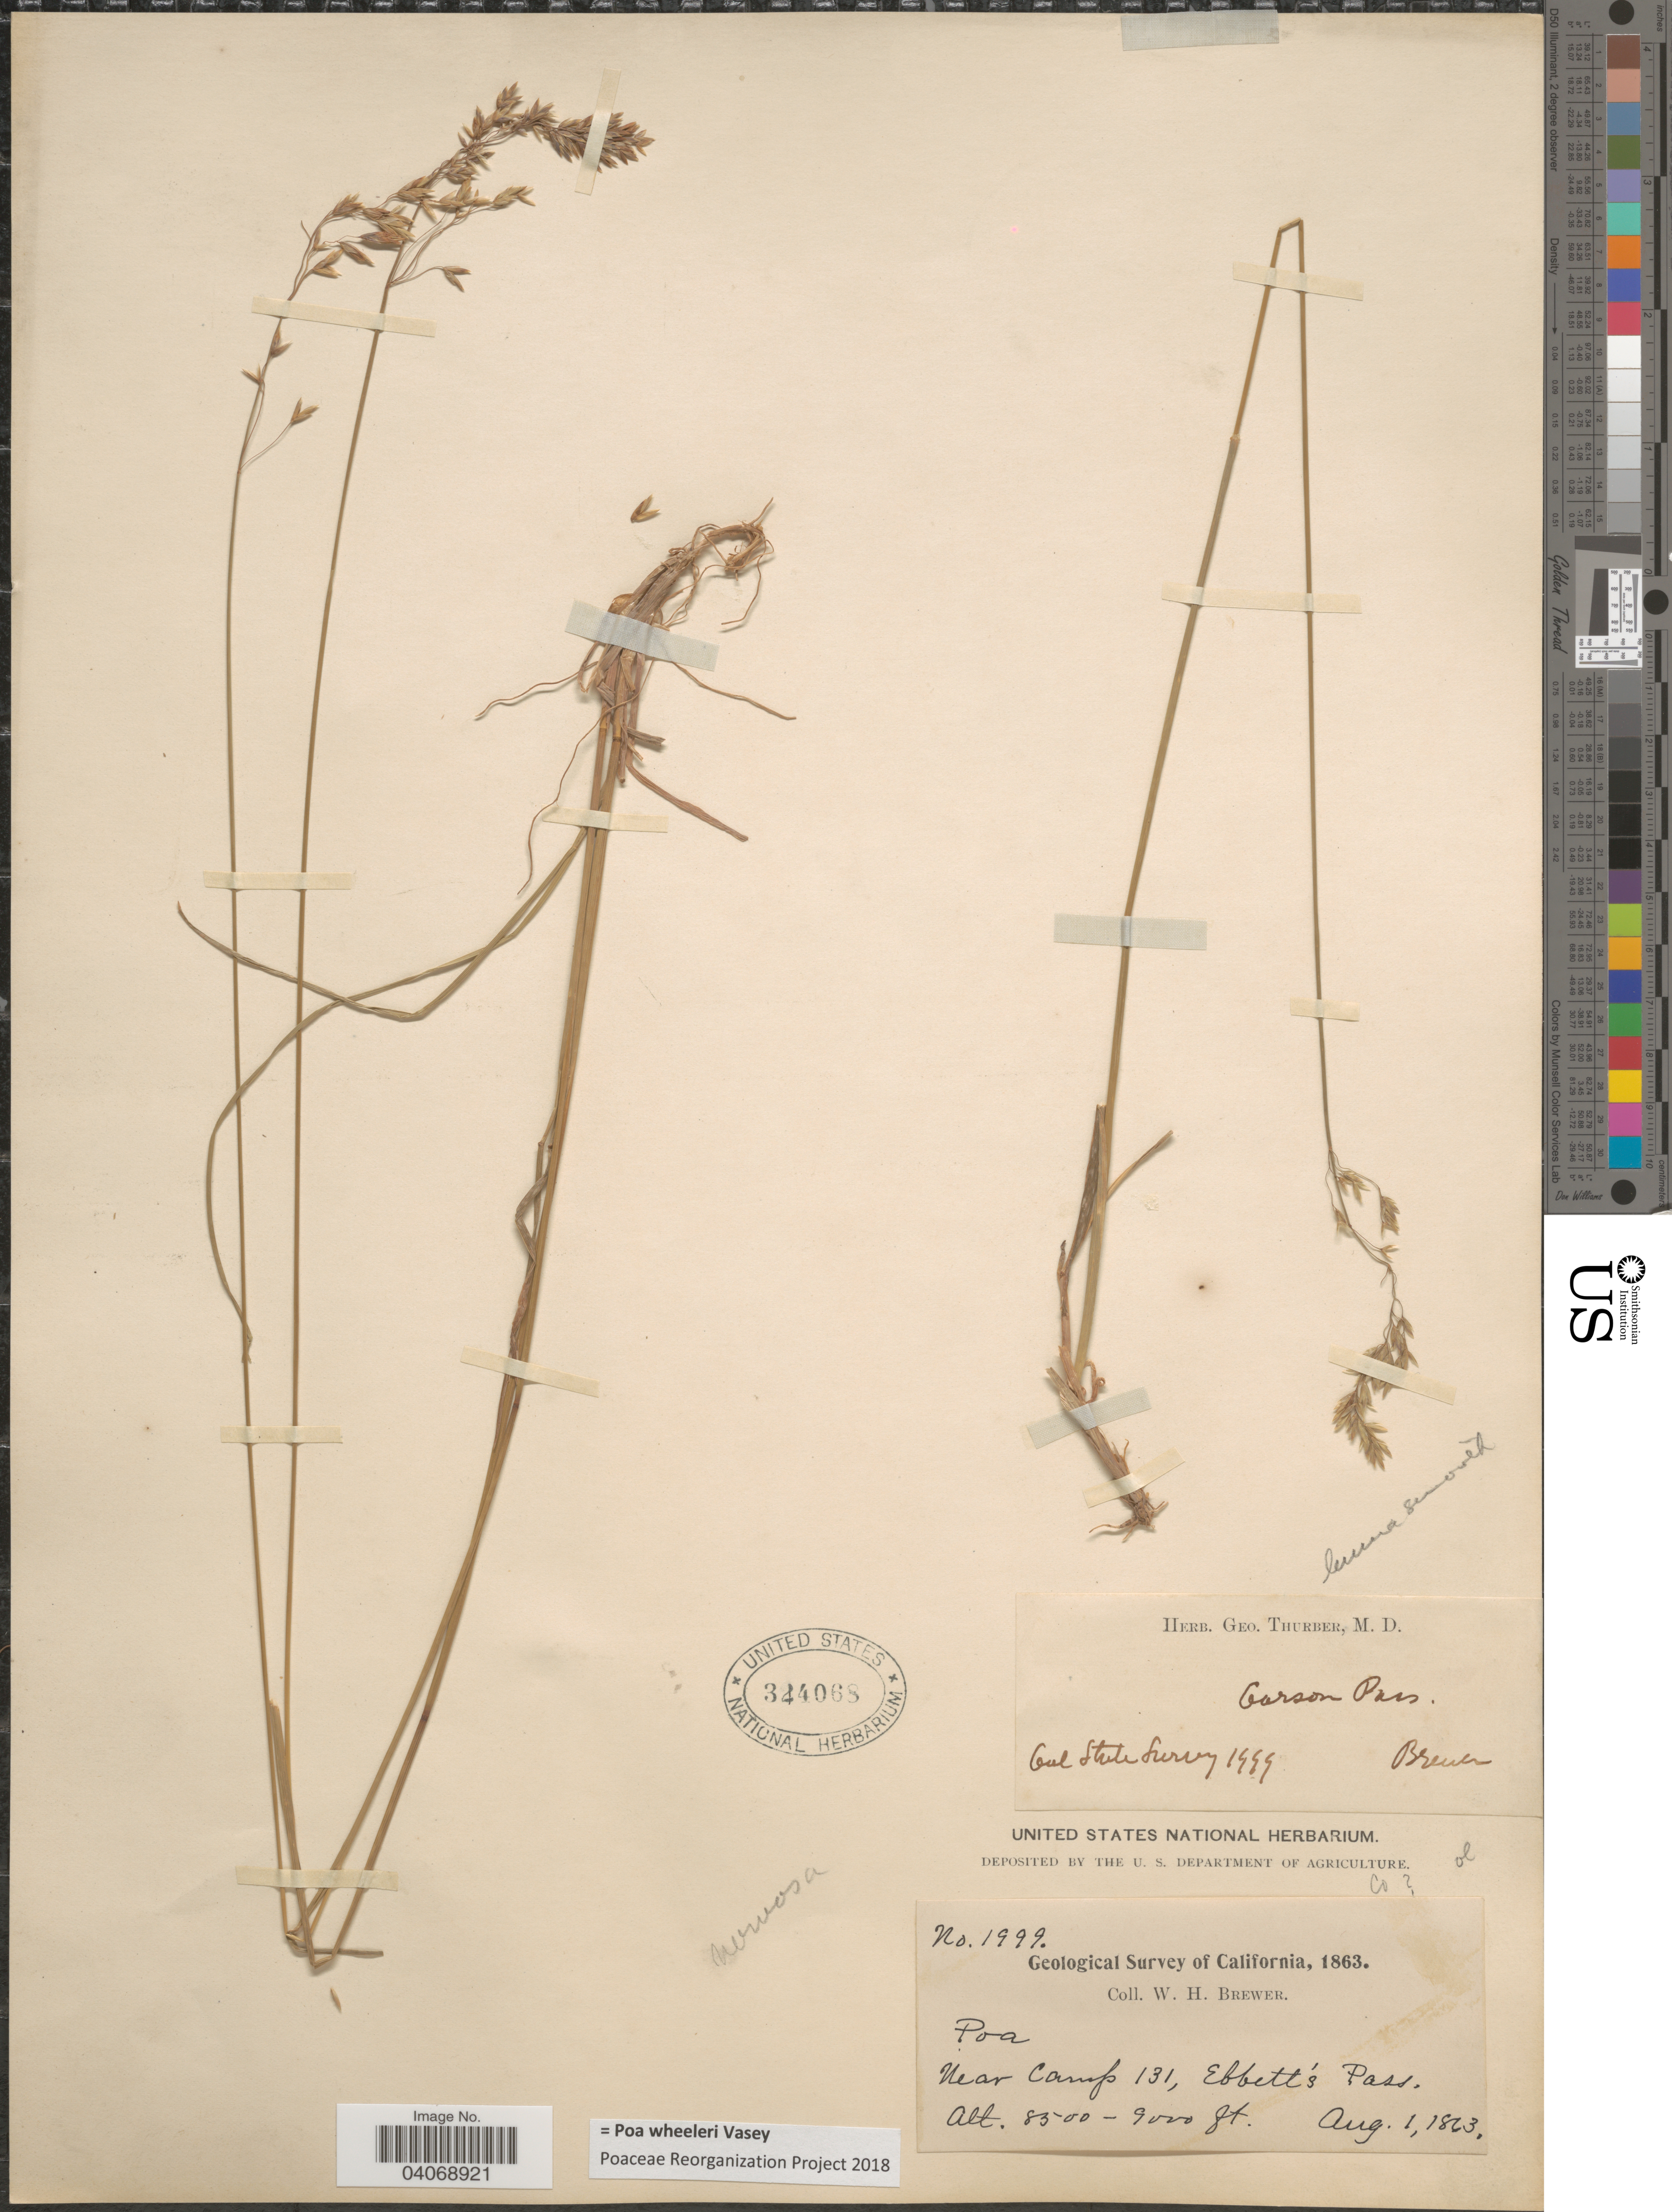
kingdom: Plantae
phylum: Tracheophyta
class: Liliopsida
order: Poales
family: Poaceae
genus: Poa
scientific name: Poa wheeleri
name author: Vasey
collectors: W. H. Brewer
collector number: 1999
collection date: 1863-08-01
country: United States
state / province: California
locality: Geol State Survey 1999. Geological Survey of California, 1863. Near Camp 131, Ebbett's Pass.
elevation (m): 2591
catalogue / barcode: US 344068